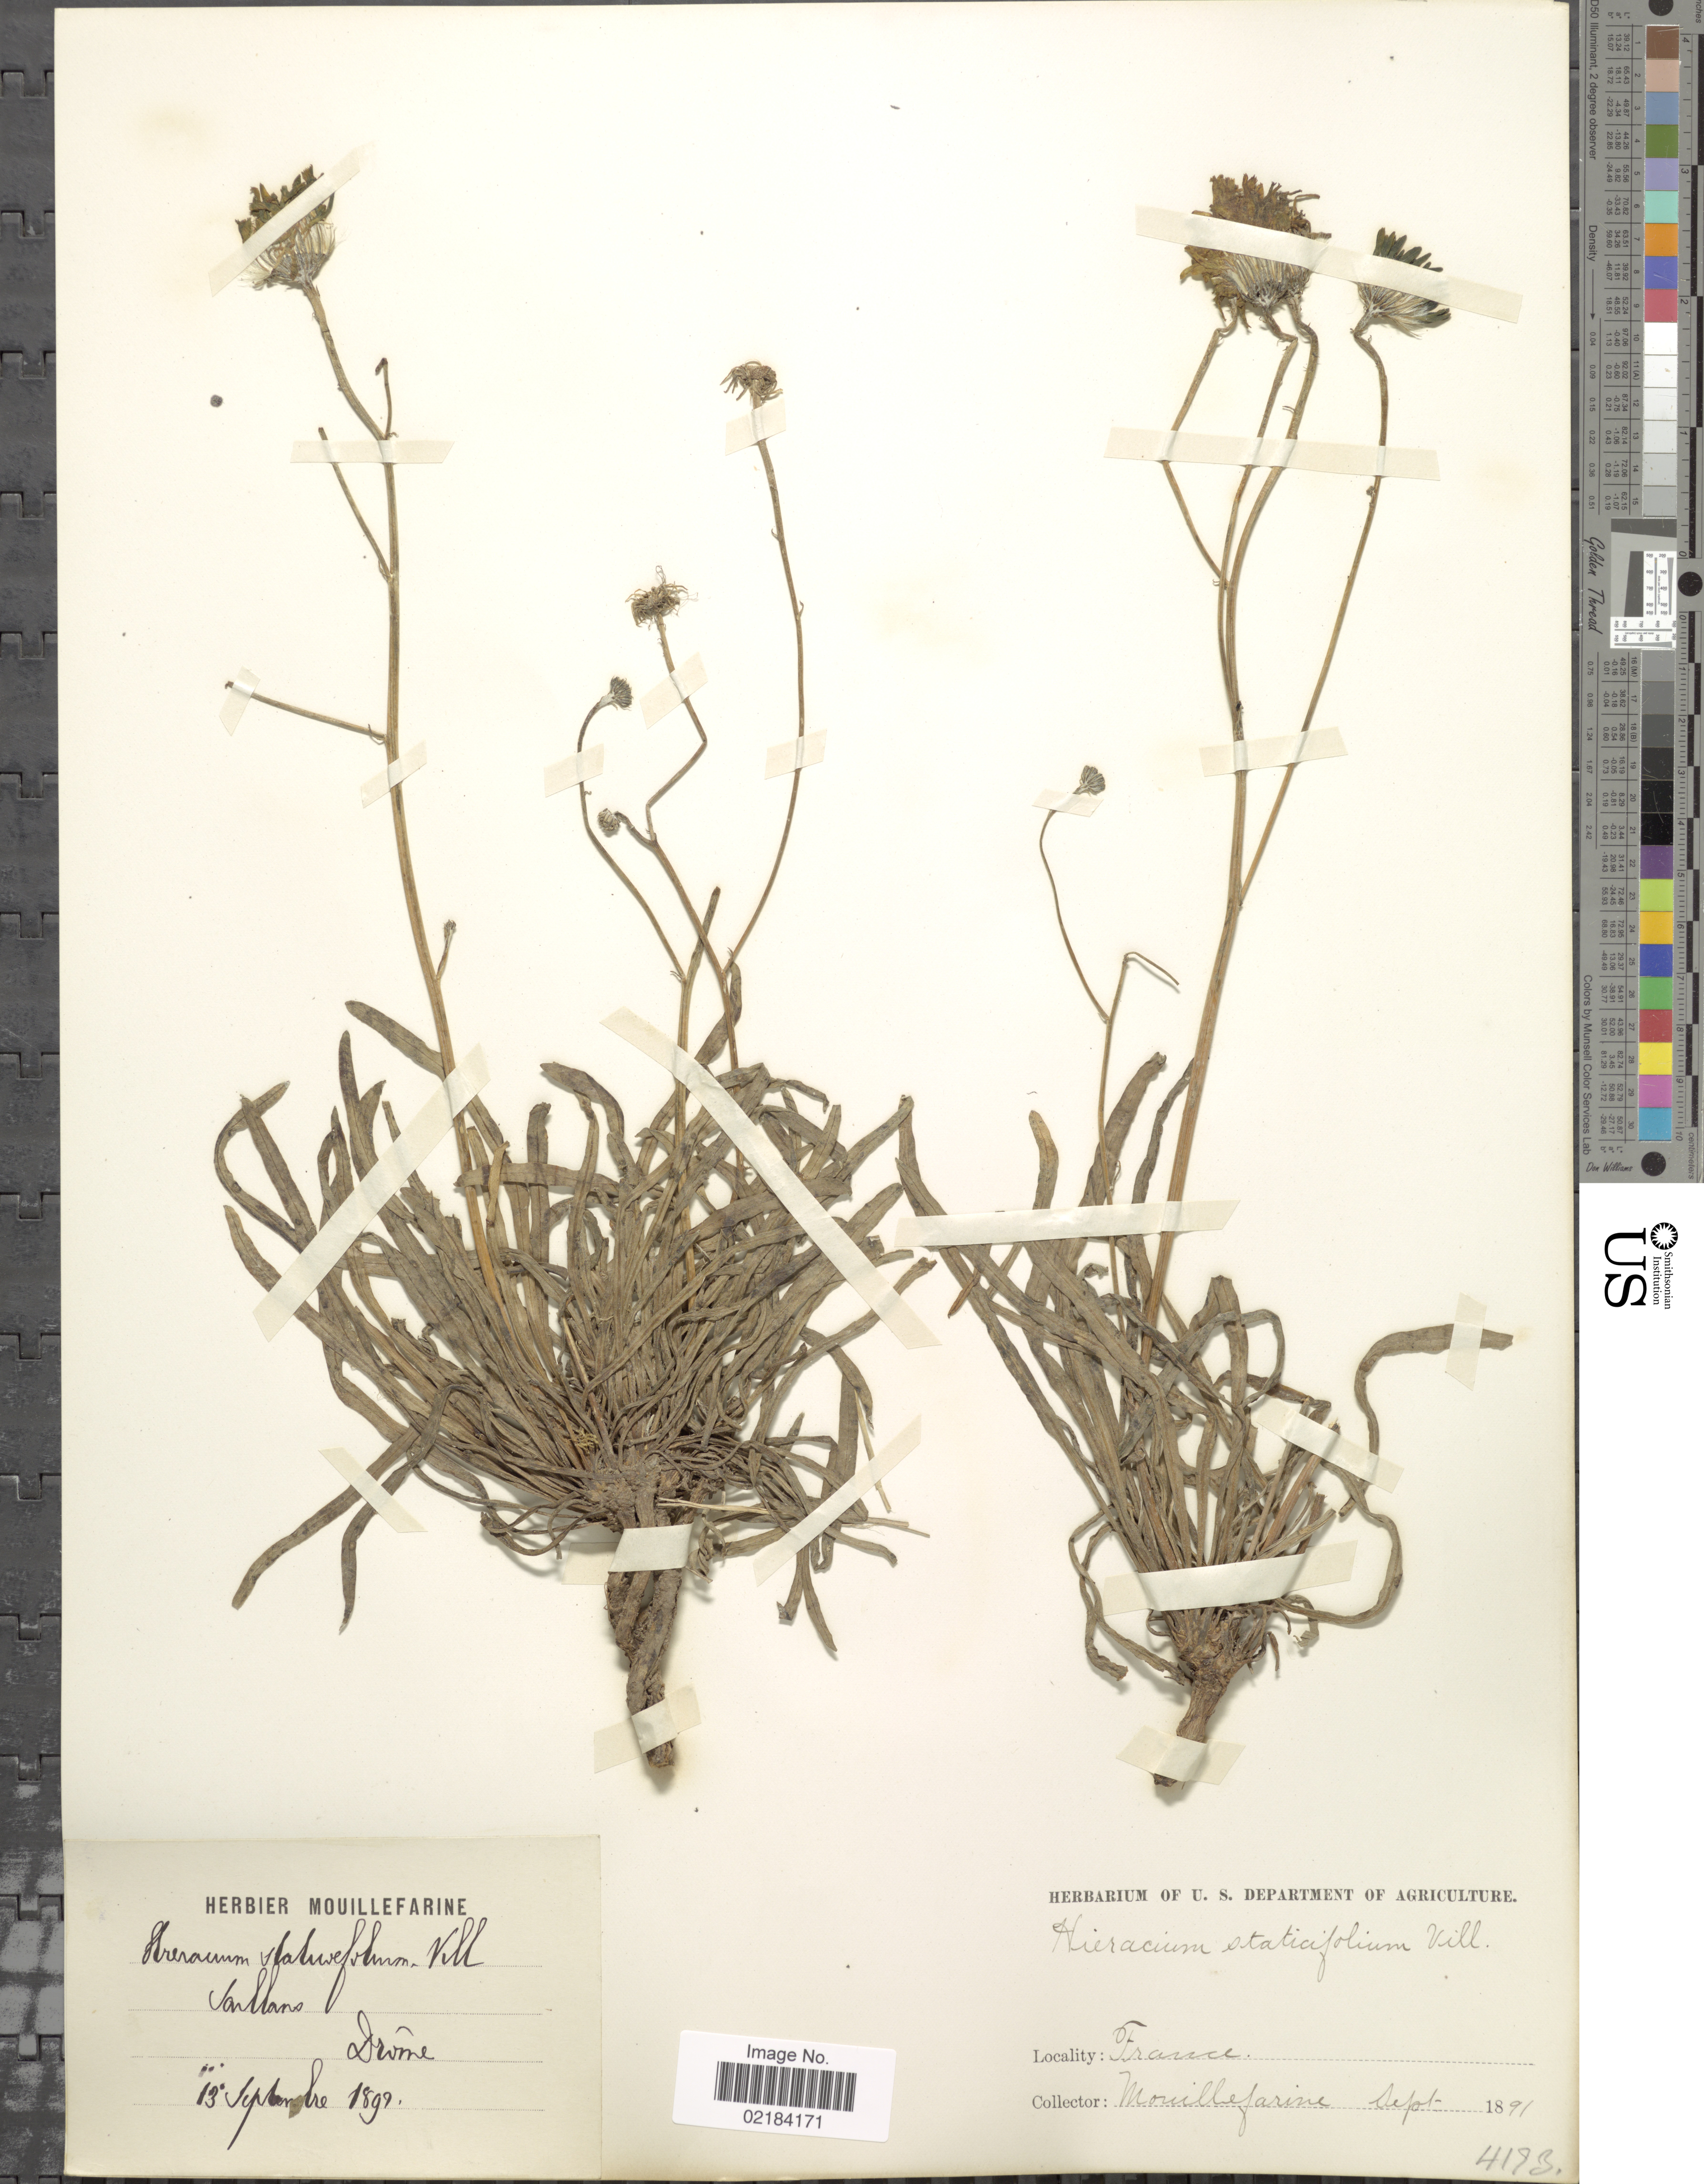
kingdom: Plantae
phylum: Tracheophyta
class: Magnoliopsida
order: Asterales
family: Asteraceae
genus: Hieracium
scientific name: Hieracium staticifolium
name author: Vill.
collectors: A. Mouillefarine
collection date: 1891-09-13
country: France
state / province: Auvergne-Rhône-Alpes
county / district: Drôme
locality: Drôme